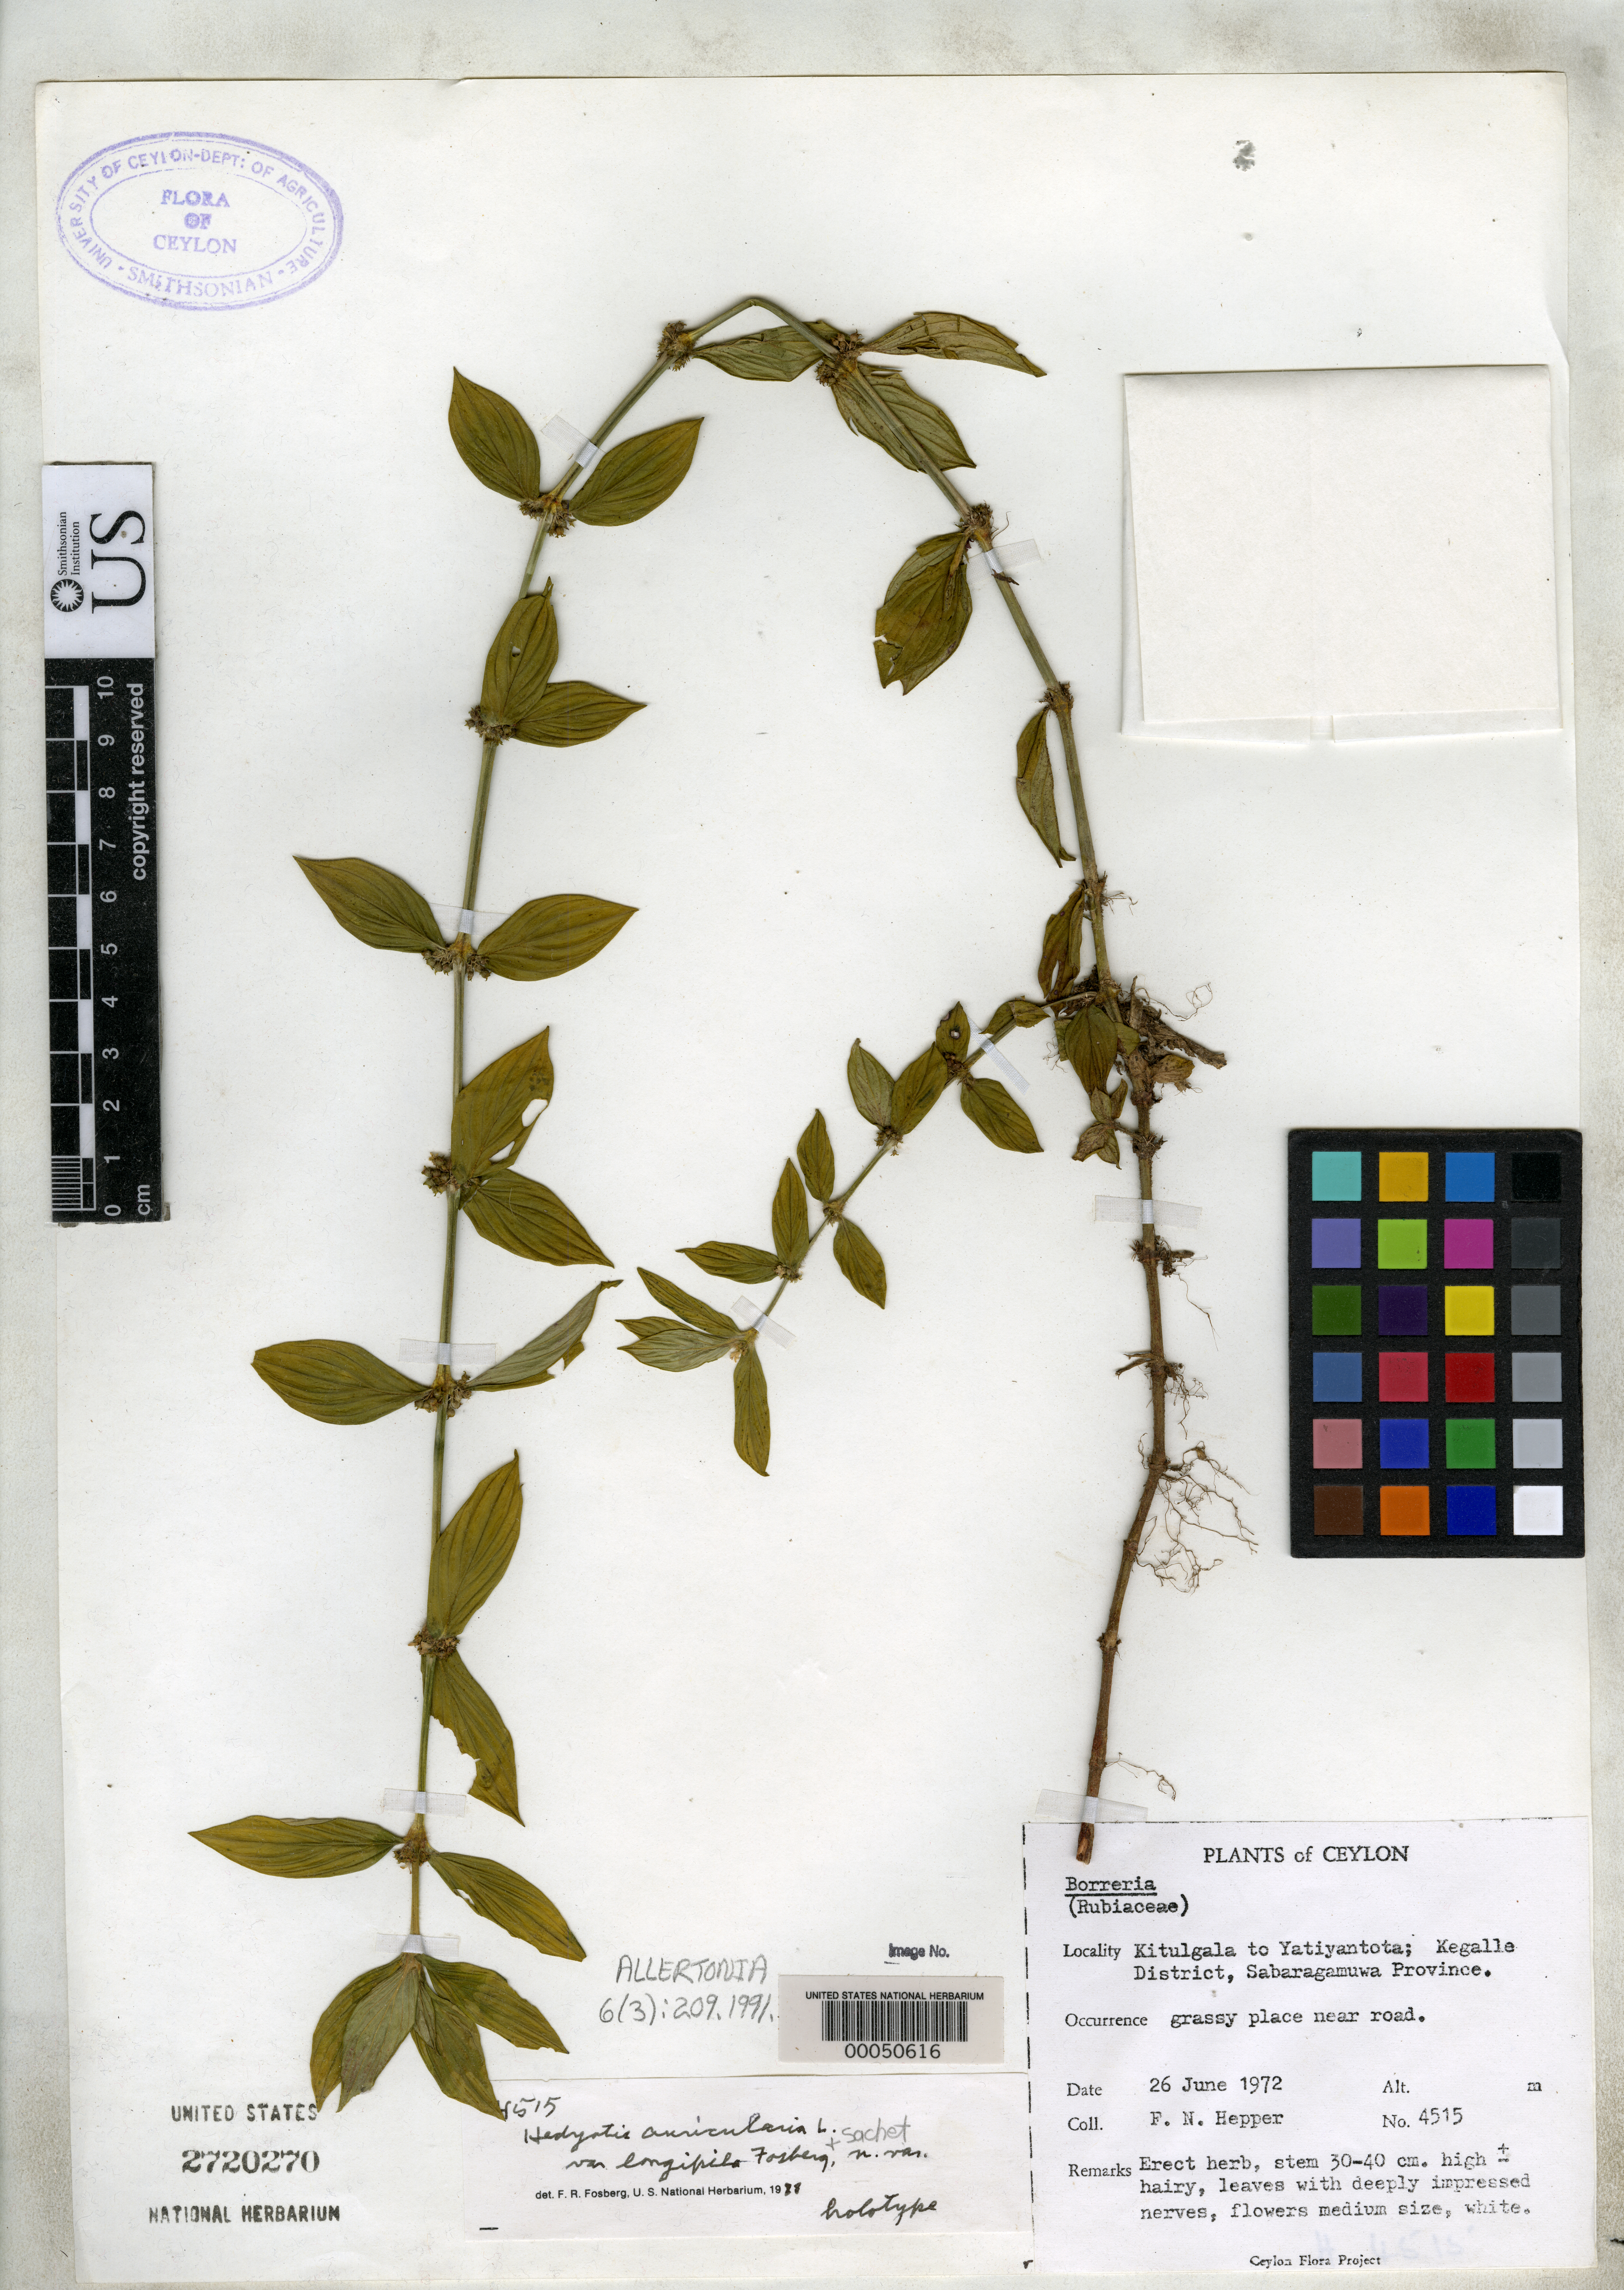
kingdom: Plantae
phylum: Tracheophyta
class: Magnoliopsida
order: Gentianales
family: Rubiaceae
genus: Hedyotis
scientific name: Hedyotis auricularia var. longipila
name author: Fosberg & Sachet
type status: Holotype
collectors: F. Hepper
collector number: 4515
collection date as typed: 26 Jun 1972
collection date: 1972-06-26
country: Sri Lanka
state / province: Sabaragamuwa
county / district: Kegalle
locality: Kitulgala to Yatiyantota.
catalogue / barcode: US 2720270